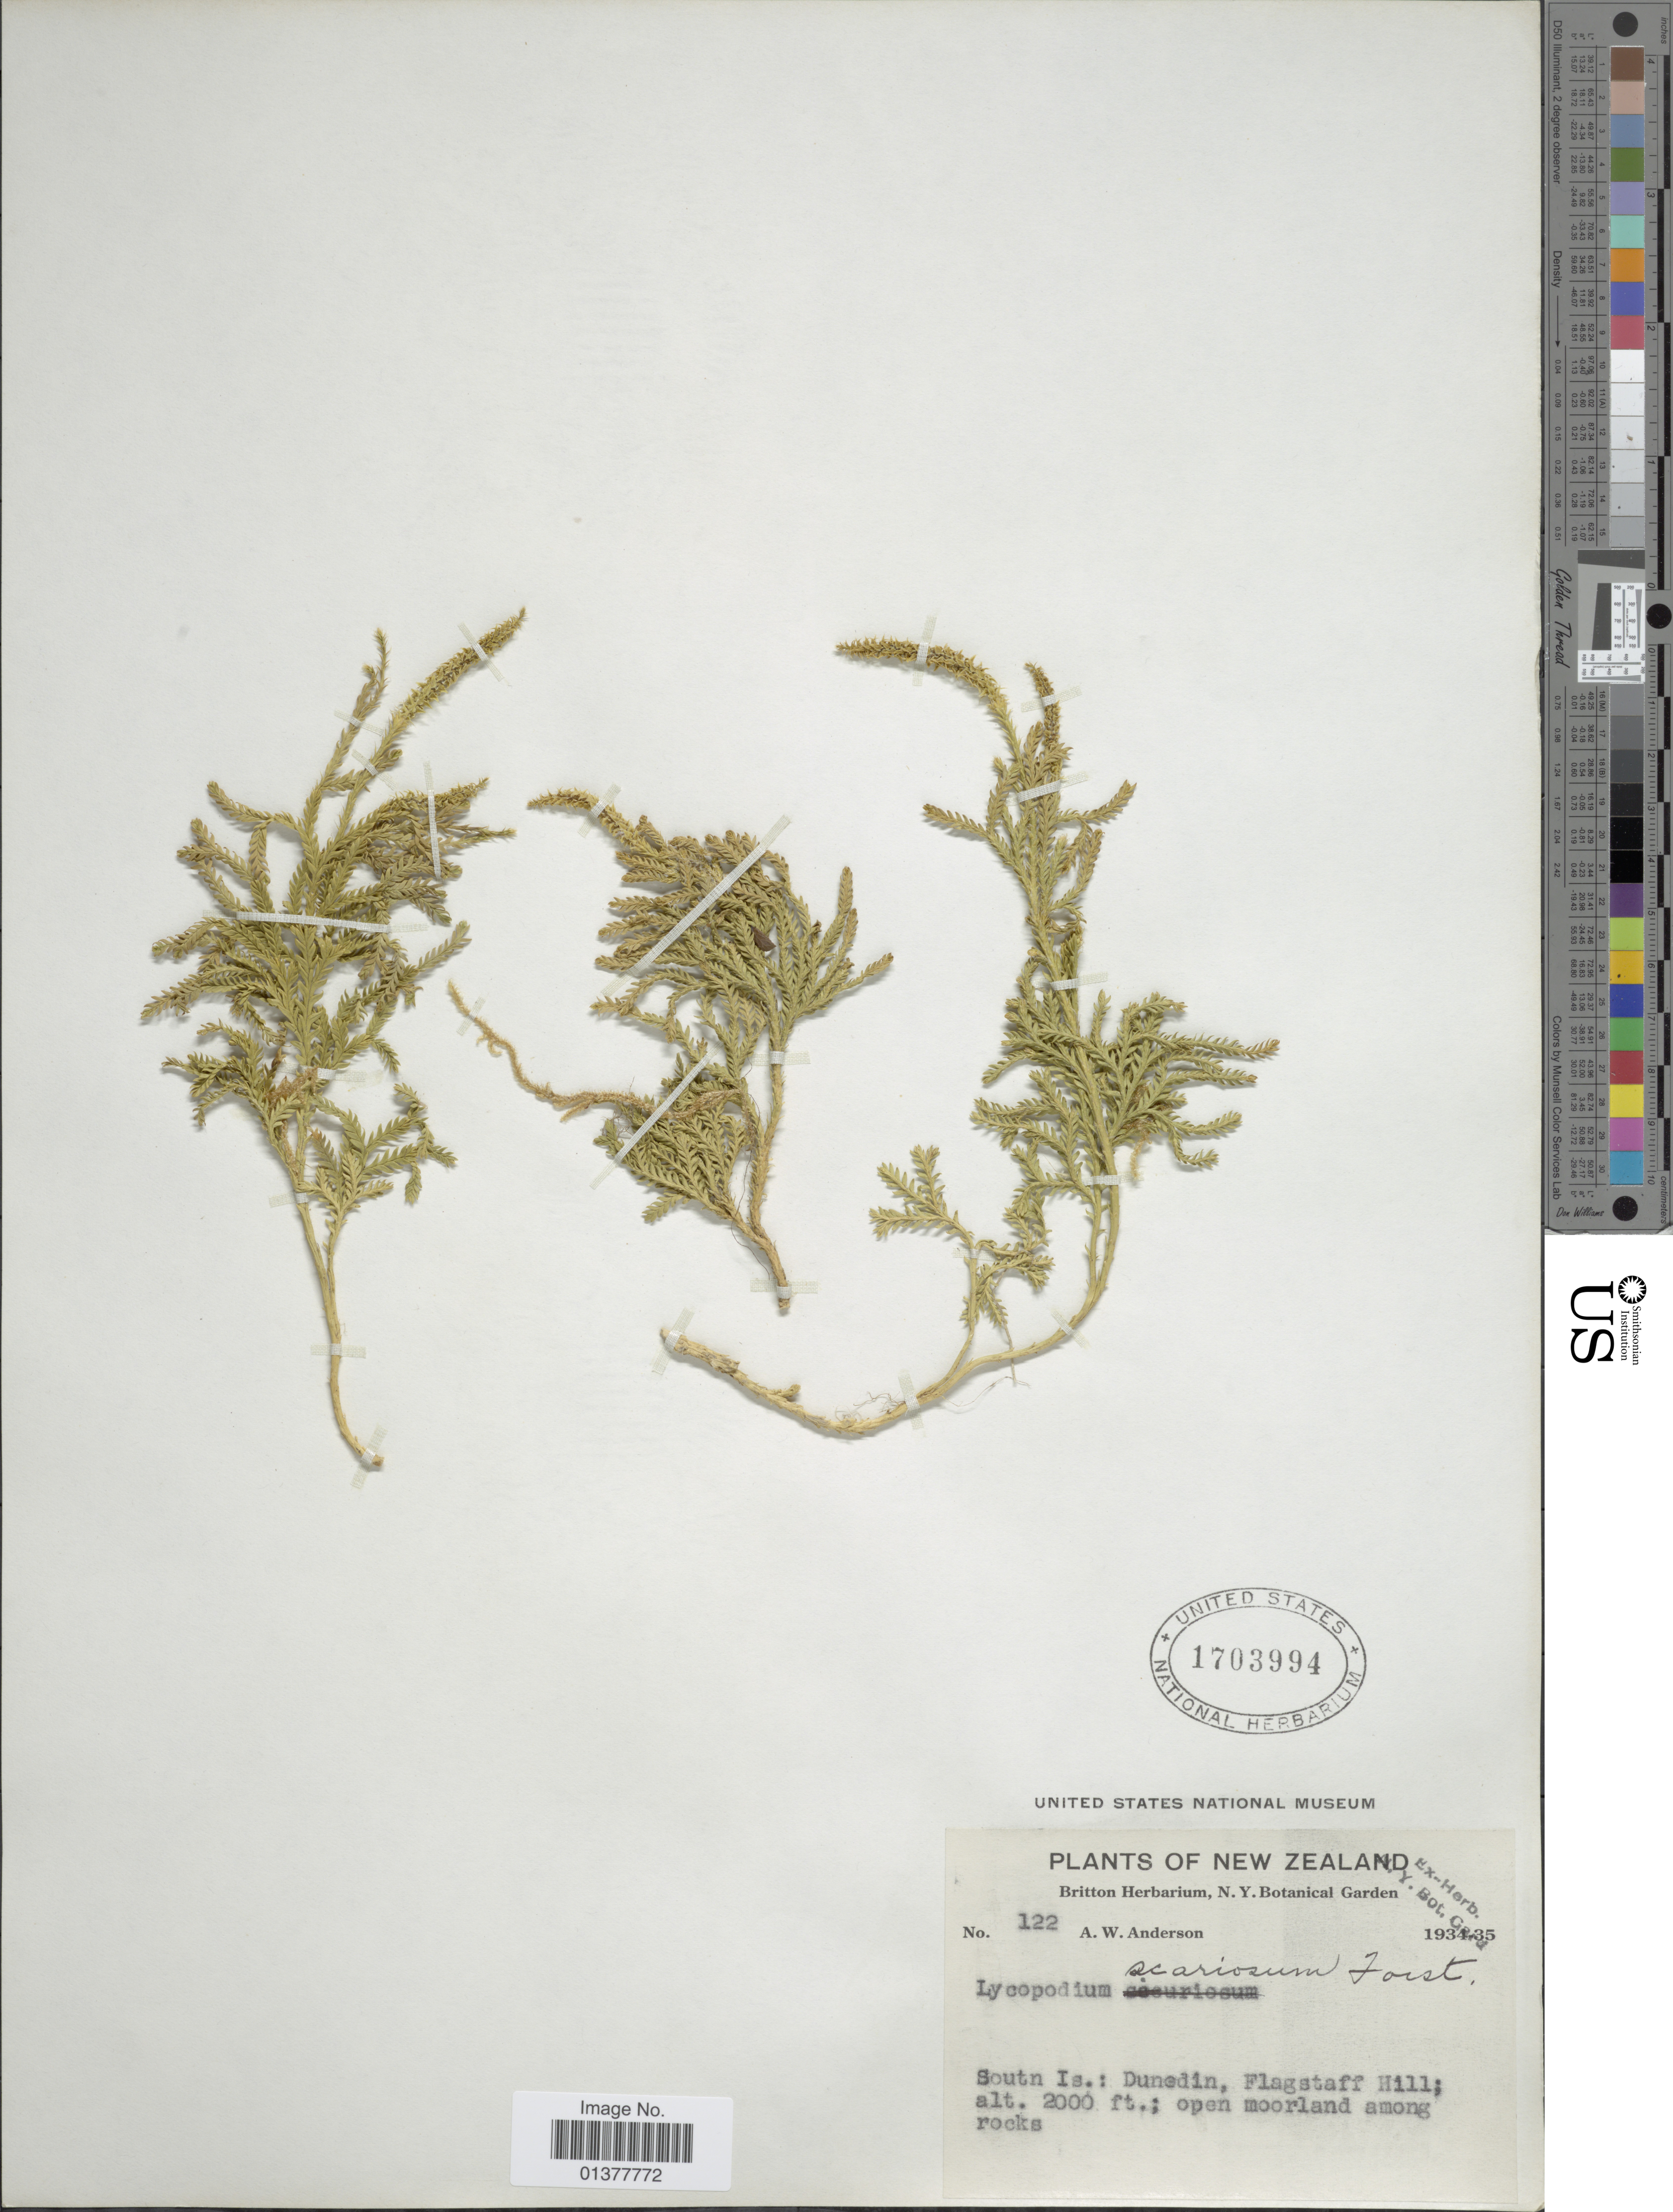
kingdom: Plantae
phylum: Tracheophyta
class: Lycopodiopsida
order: Lycopodiales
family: Lycopodiaceae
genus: Diphasium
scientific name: Diphasium scariosum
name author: (G. Forst.) Rothm.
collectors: A. W. Anderson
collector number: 122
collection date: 1935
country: New Zealand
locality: Soutn Isl. Dunedin, Flagstadd Hill,open moorland among rocks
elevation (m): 610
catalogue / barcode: US 1703994